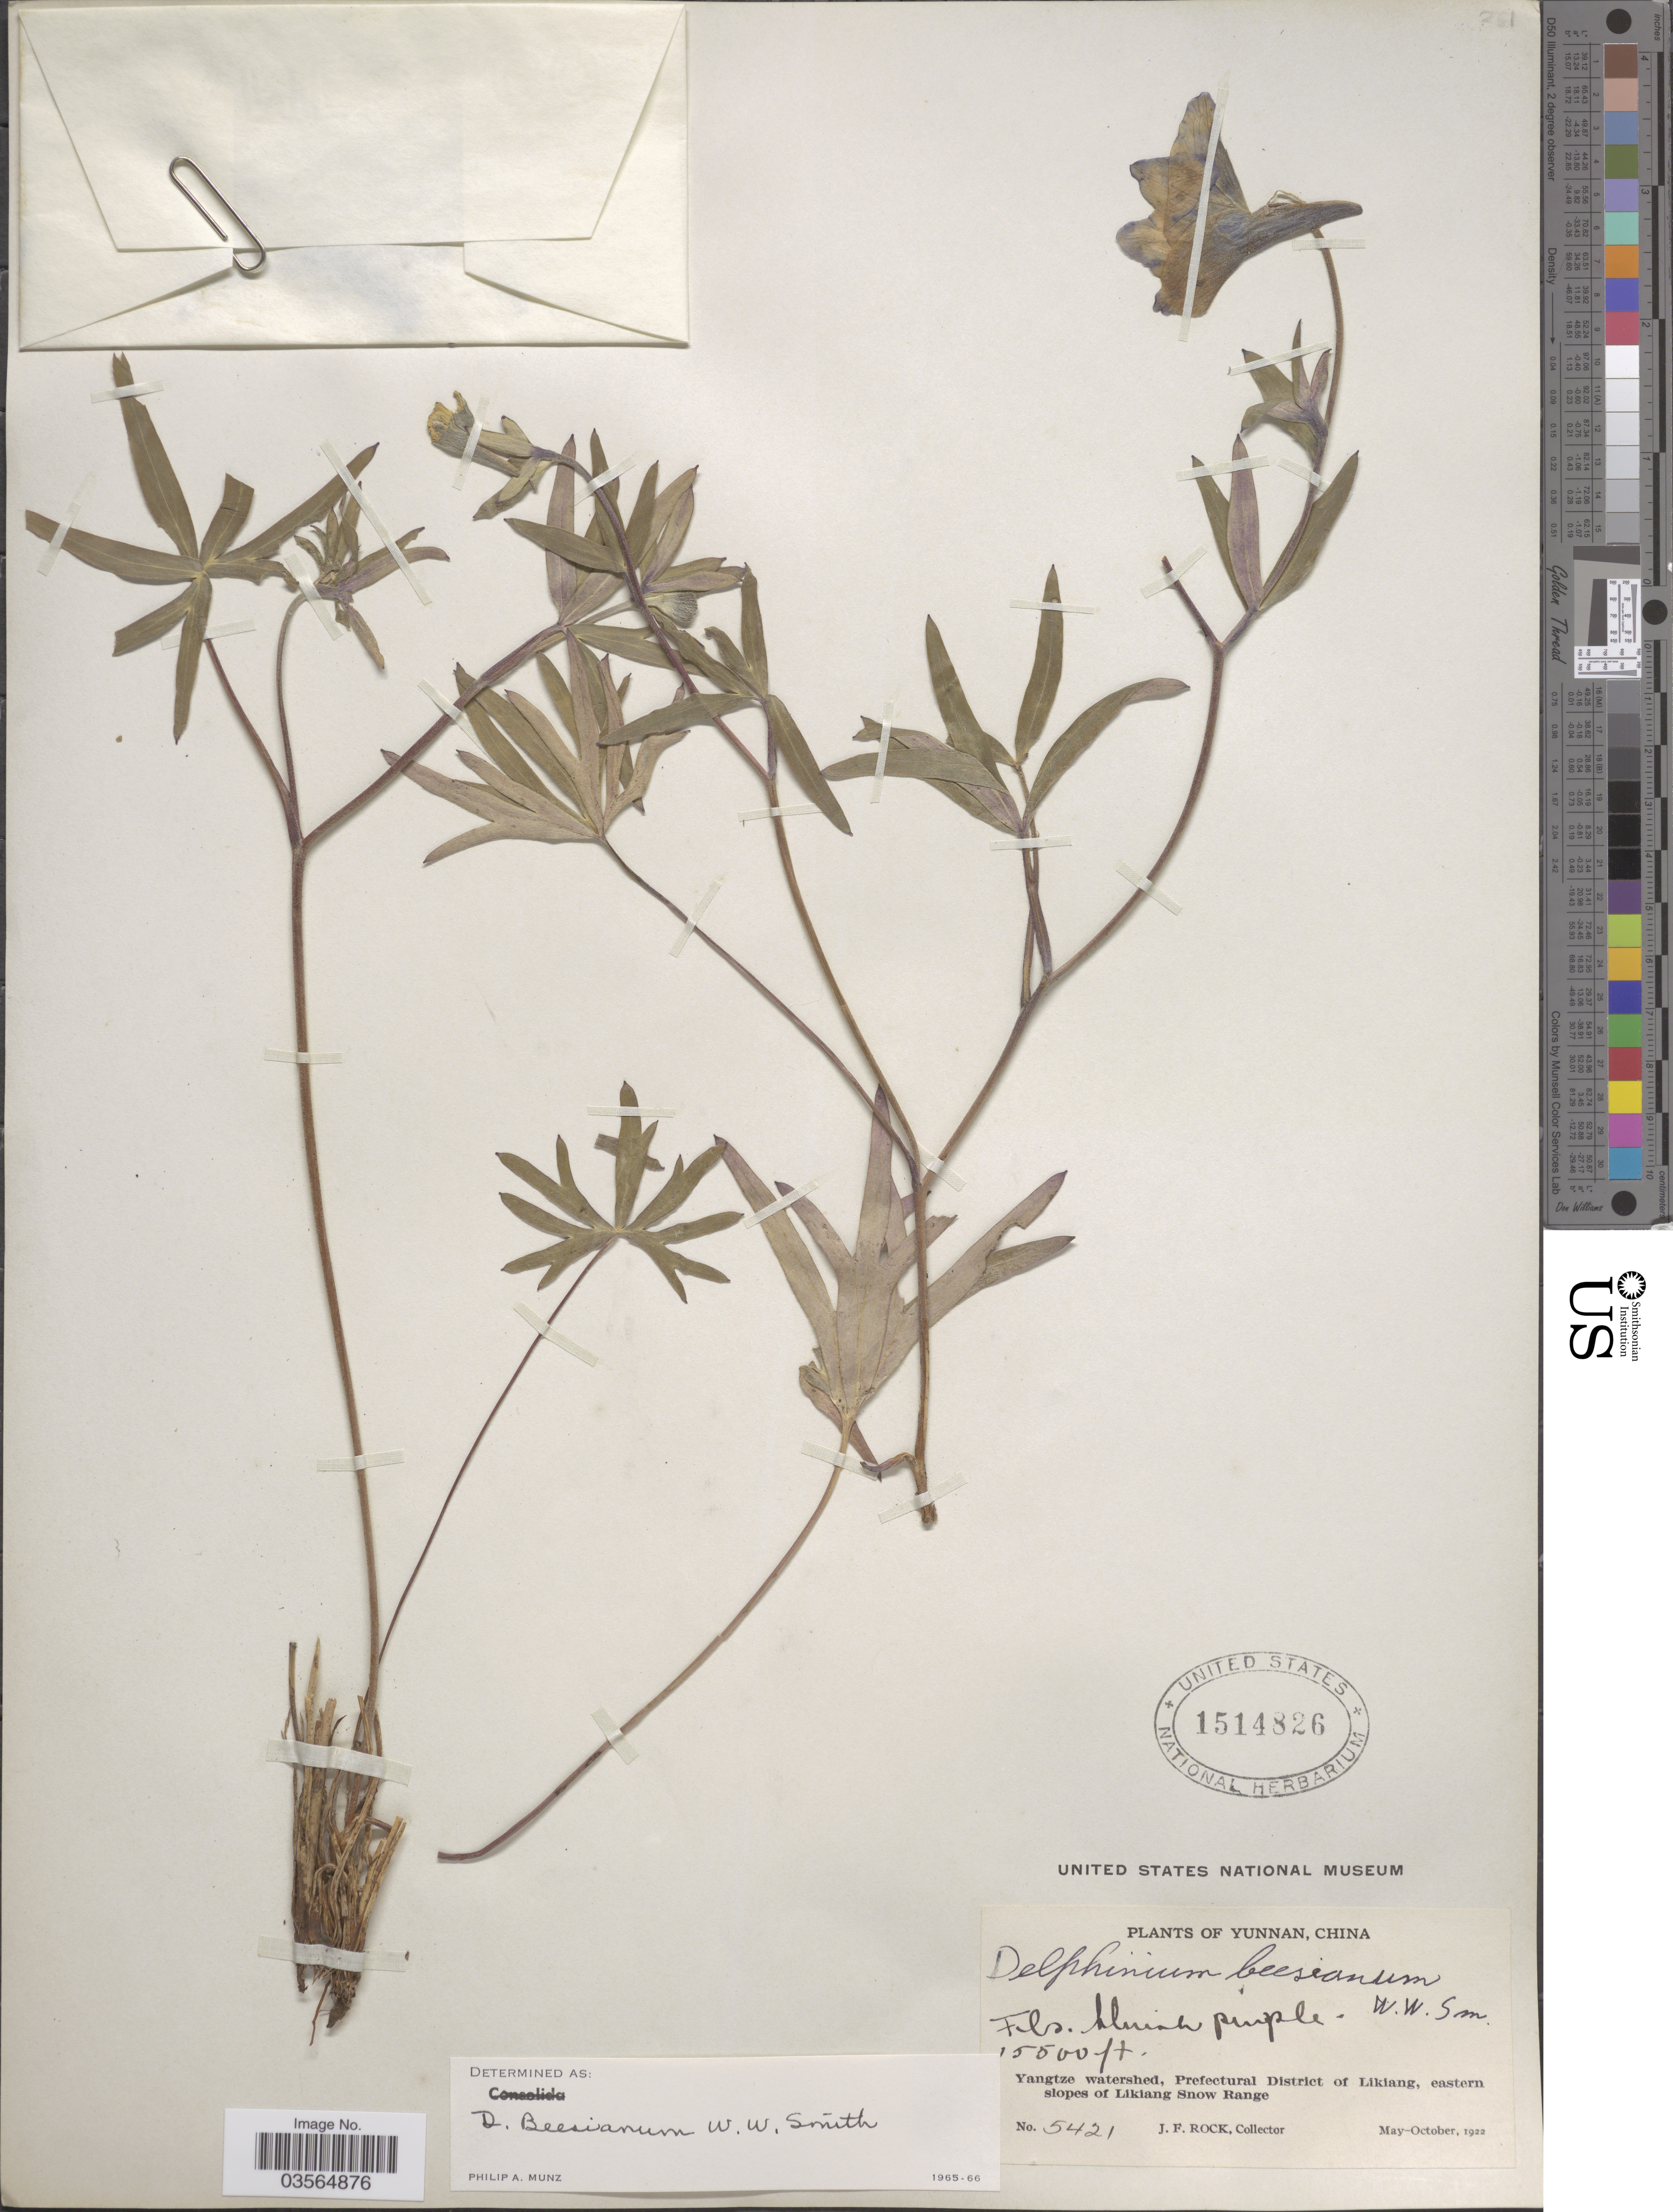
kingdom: Plantae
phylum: Tracheophyta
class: Magnoliopsida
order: Ranunculales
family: Ranunculaceae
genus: Delphinium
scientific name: Delphinium beesianum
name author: W.W. Sm.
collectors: J. Rock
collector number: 5421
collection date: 1922-05/1922-10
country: China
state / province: Yunnan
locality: Yangtze watershed, Prefectural District of Likiang, eastern slopes of Likiang Snow Range.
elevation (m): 4724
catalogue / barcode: US 1514826